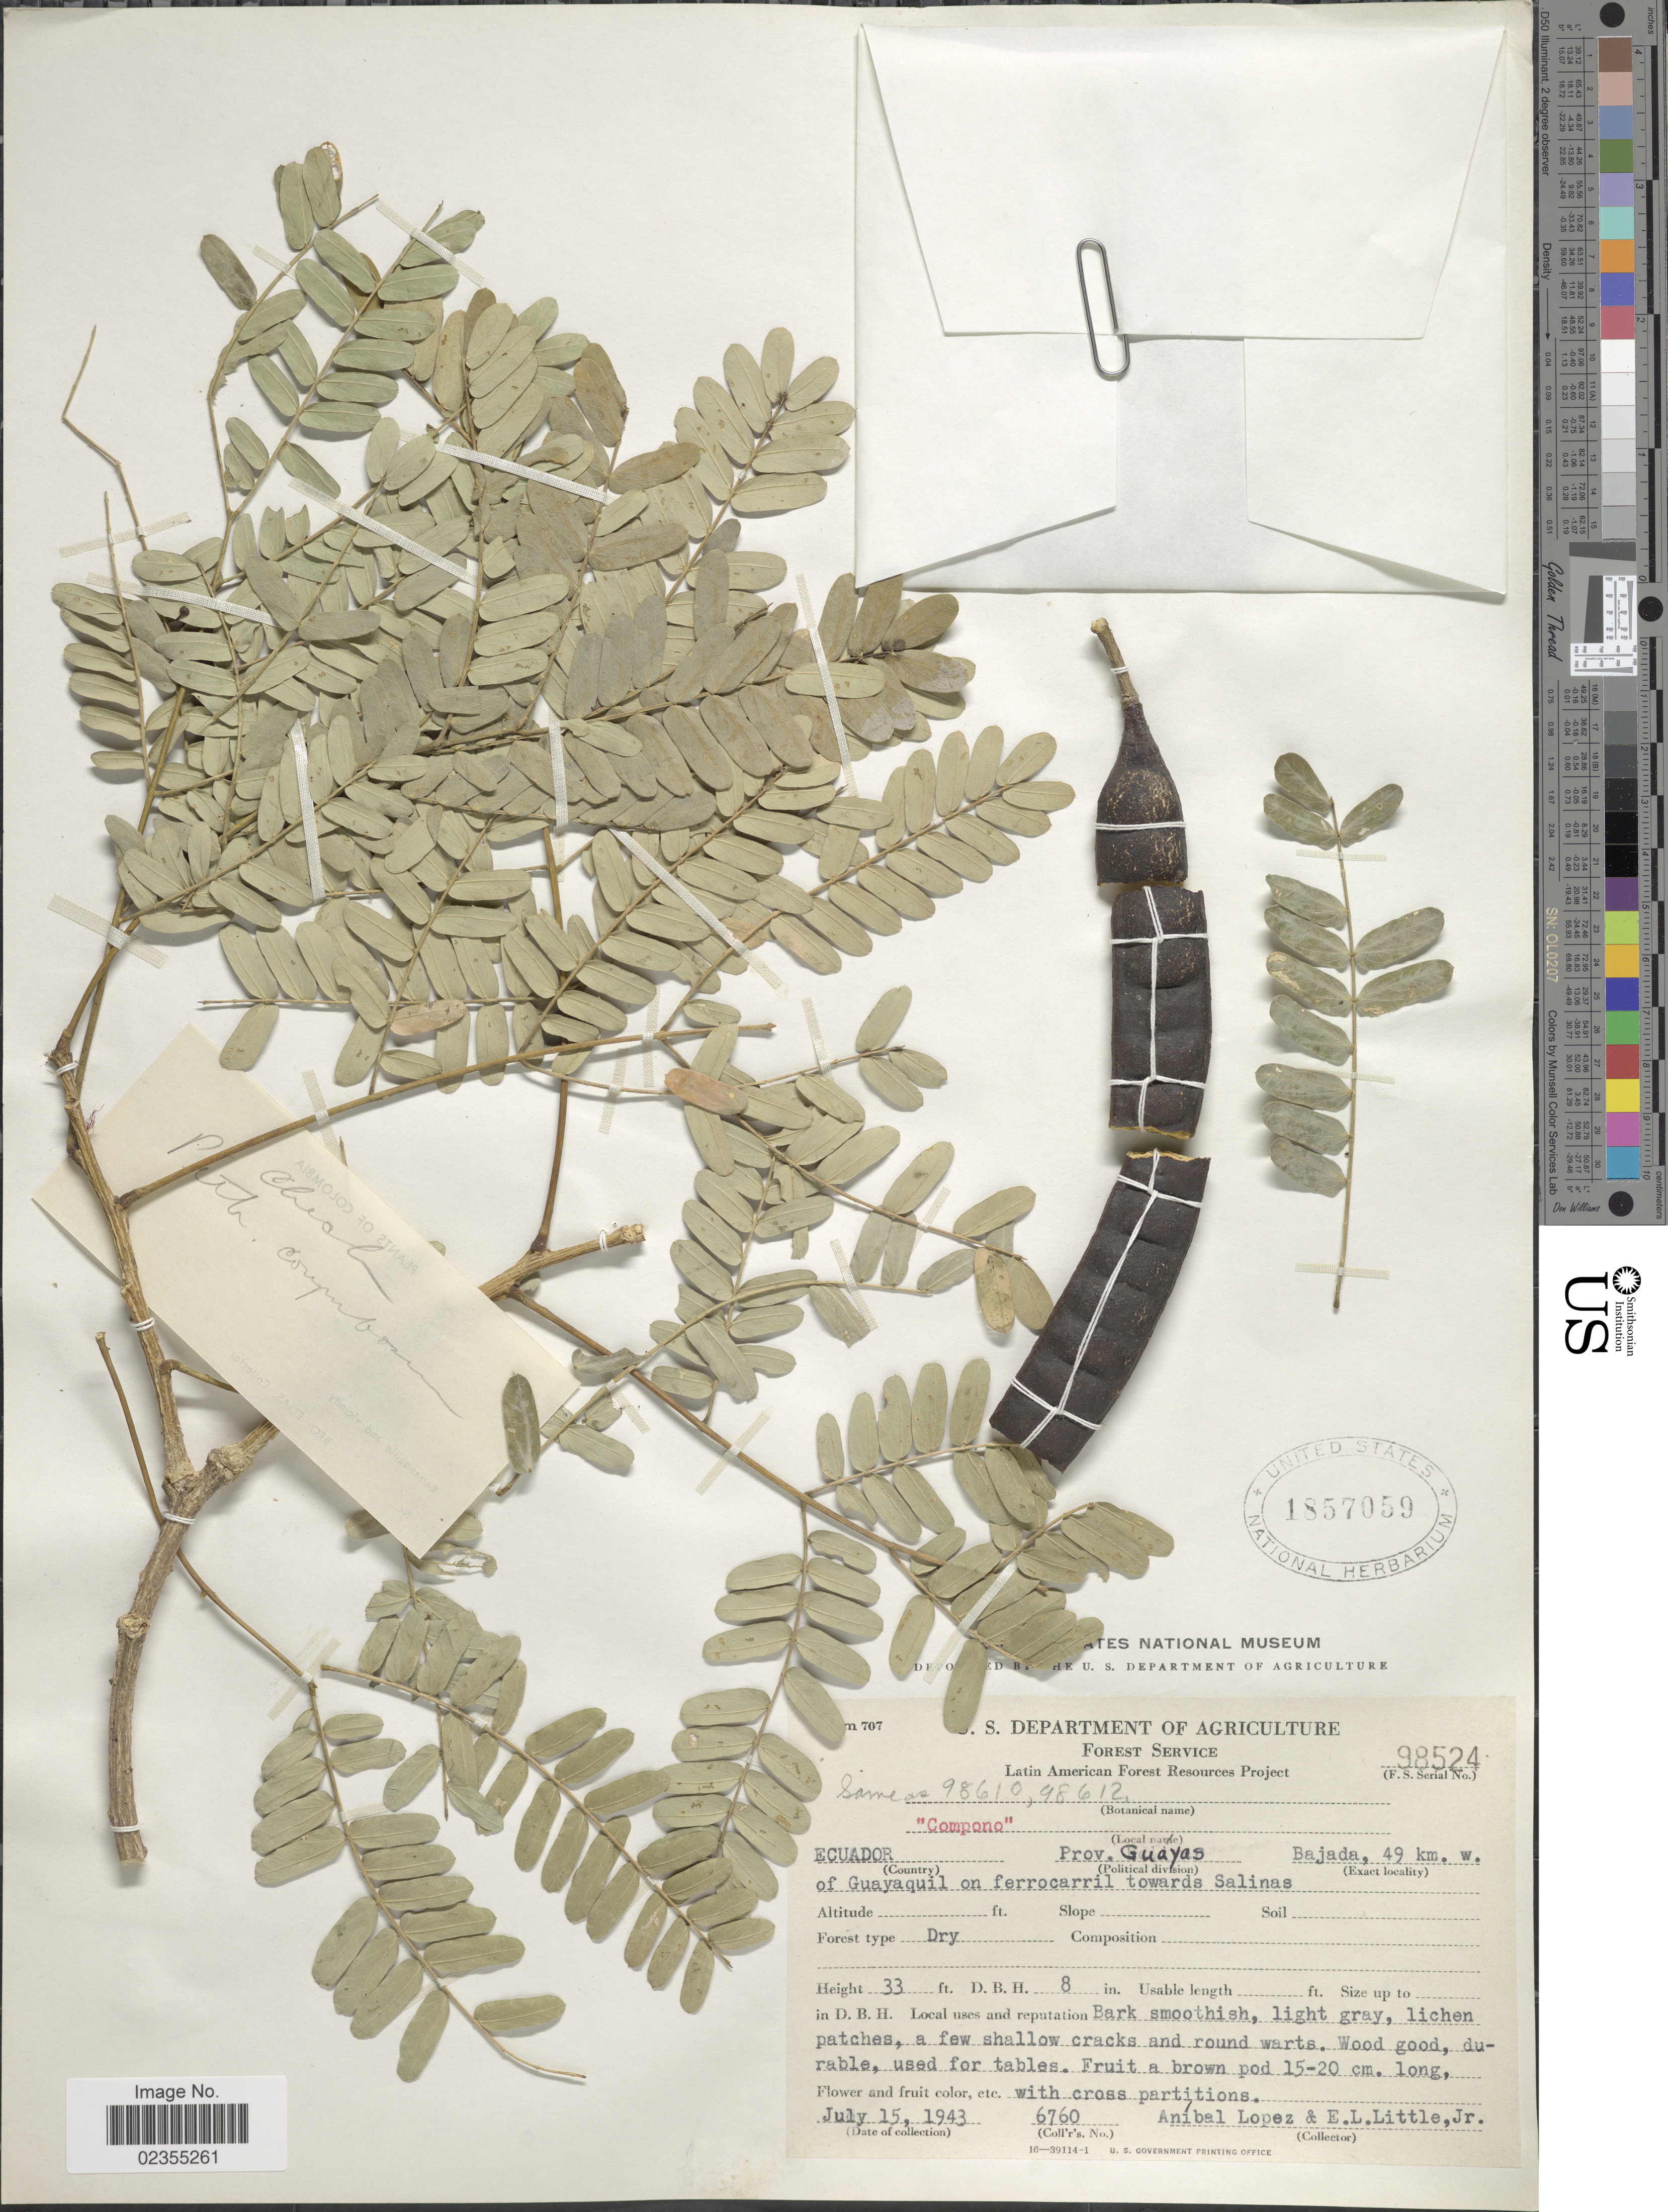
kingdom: Plantae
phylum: Tracheophyta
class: Magnoliopsida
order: Fabales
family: Fabaceae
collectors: A. Lopez & E. L. Little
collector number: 6760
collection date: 1943-07-15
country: Ecuador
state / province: Guayas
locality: Ecuador. Prov. Guayas. Bajada, 49 km. w. of Guayaquil on ferrocarril towards Salinas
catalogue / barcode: US 1857059